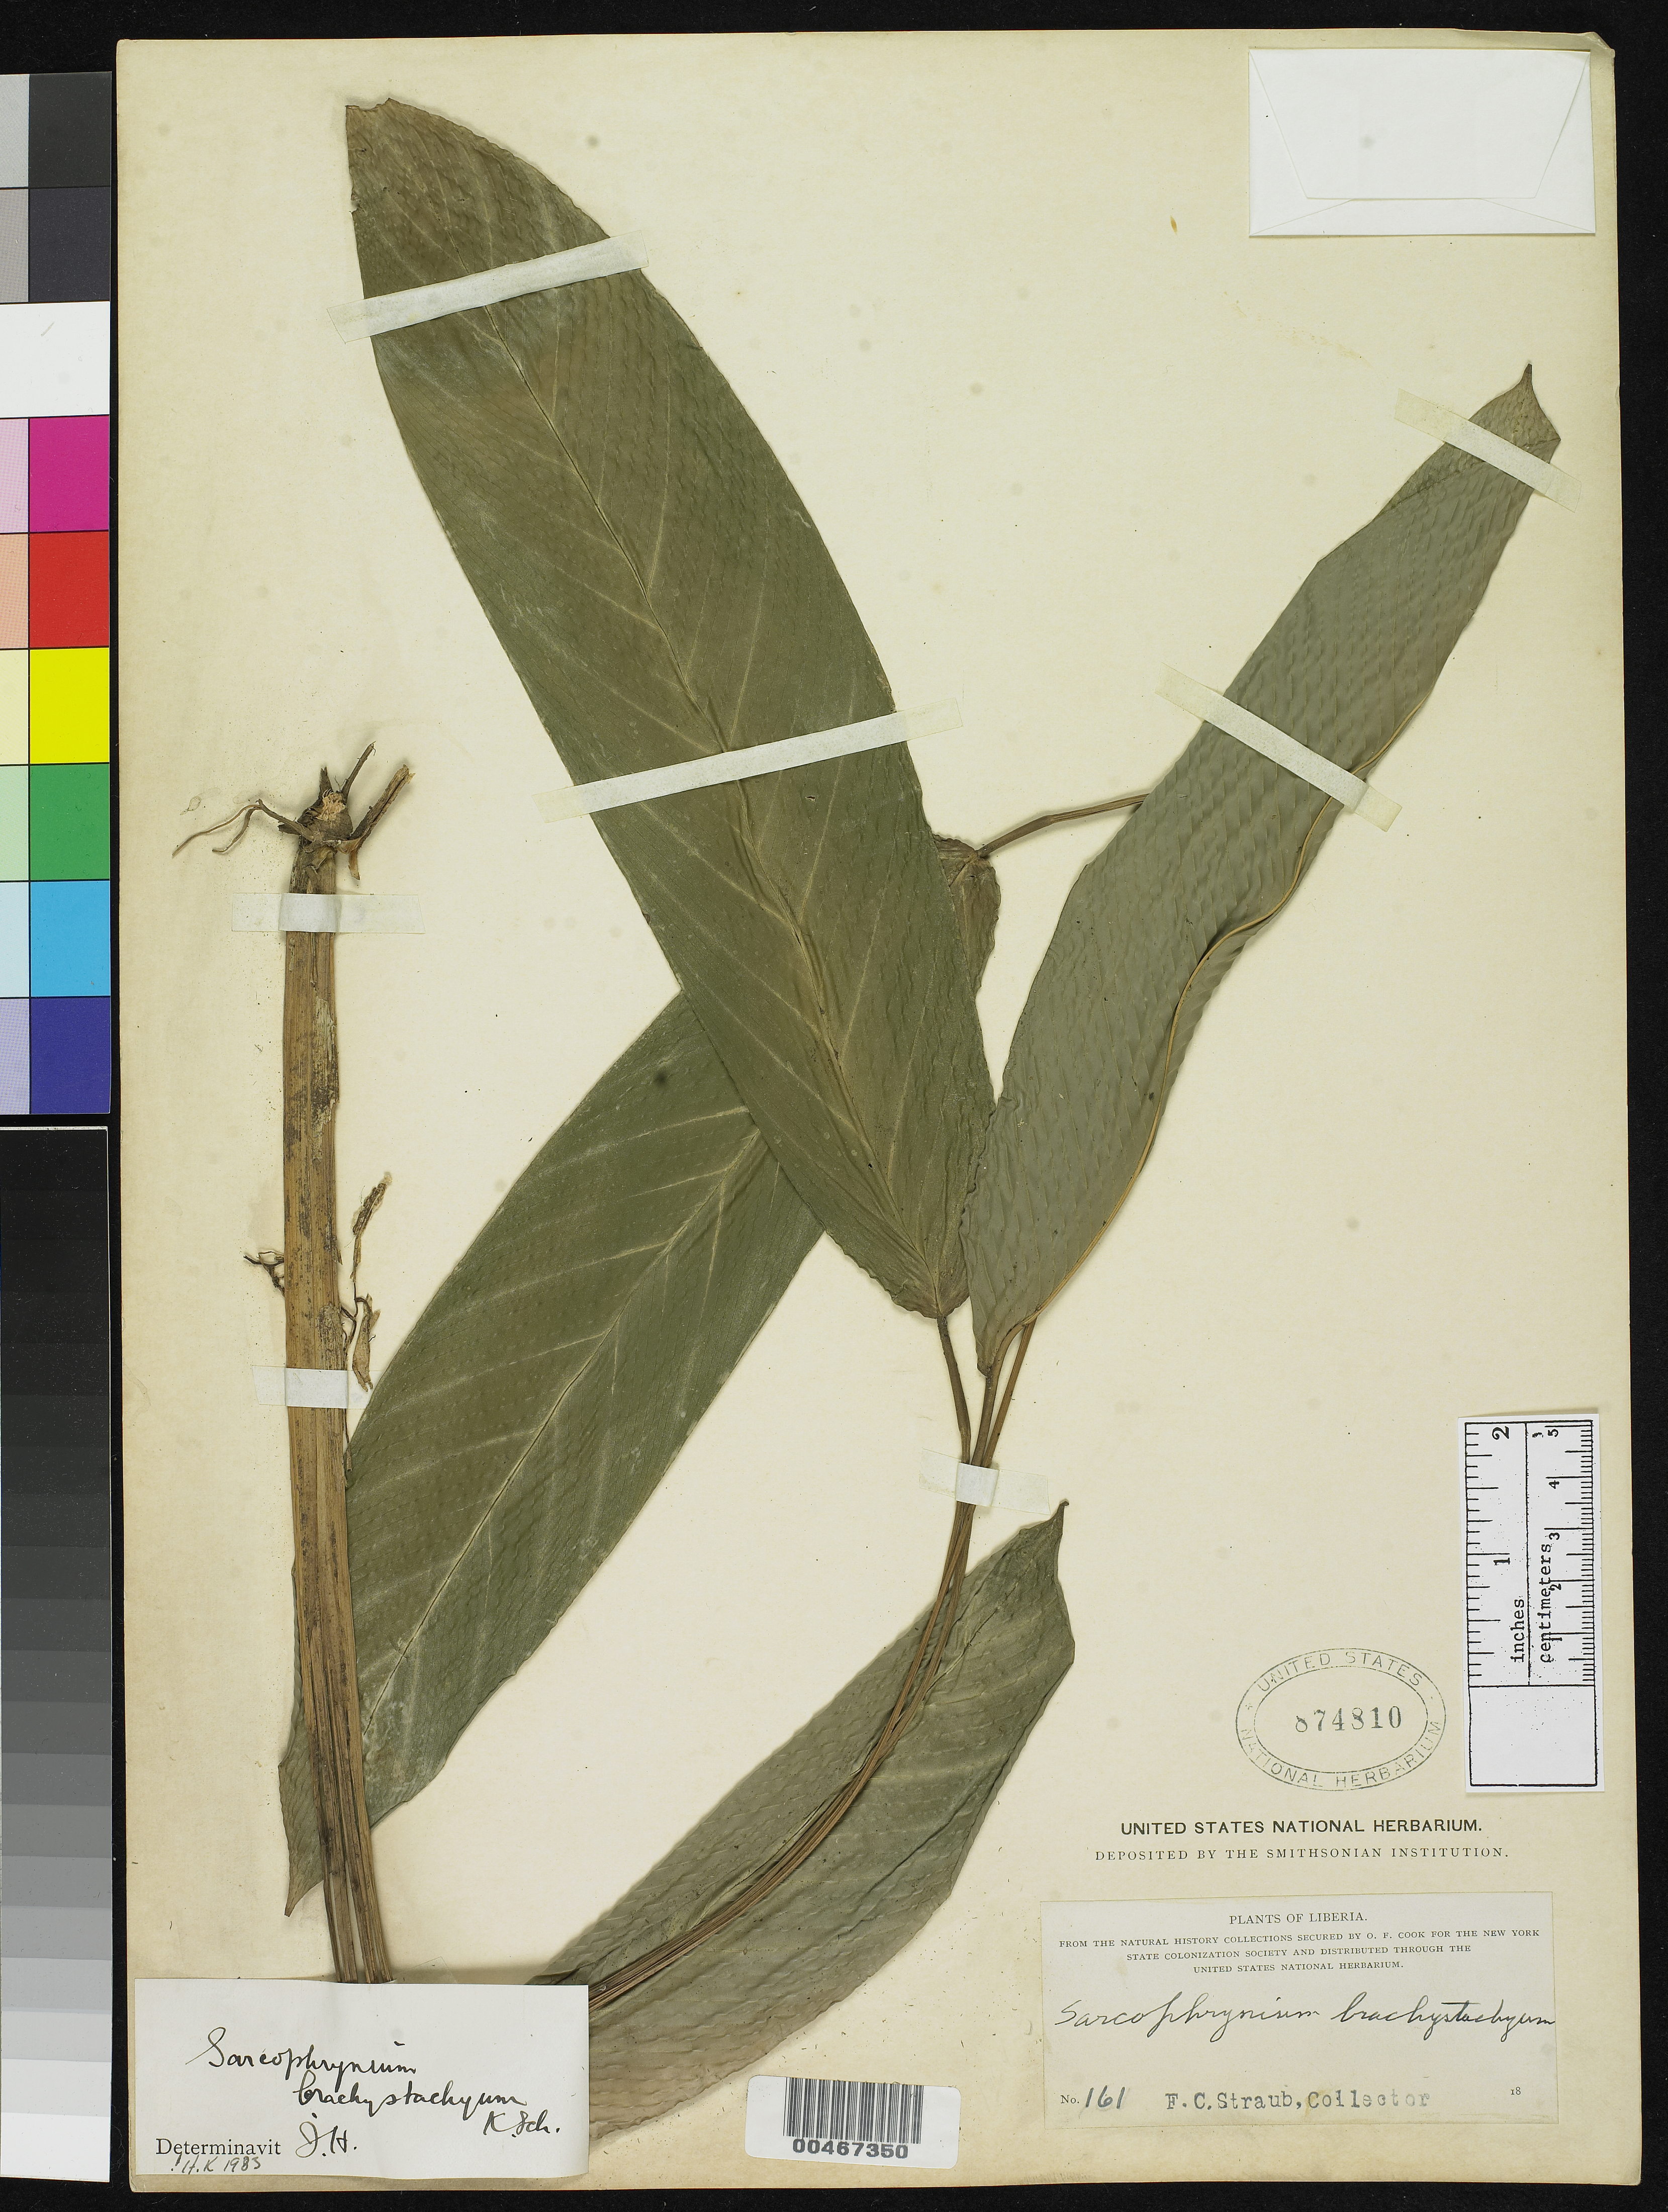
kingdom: Plantae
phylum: Tracheophyta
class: Liliopsida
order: Zingiberales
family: Marantaceae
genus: Sarcophrynium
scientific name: Sarcophrynium brachystachyum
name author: (Körn.) K. Schum.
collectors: F. Straub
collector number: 161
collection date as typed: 18--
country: Liberia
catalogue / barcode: US 874810